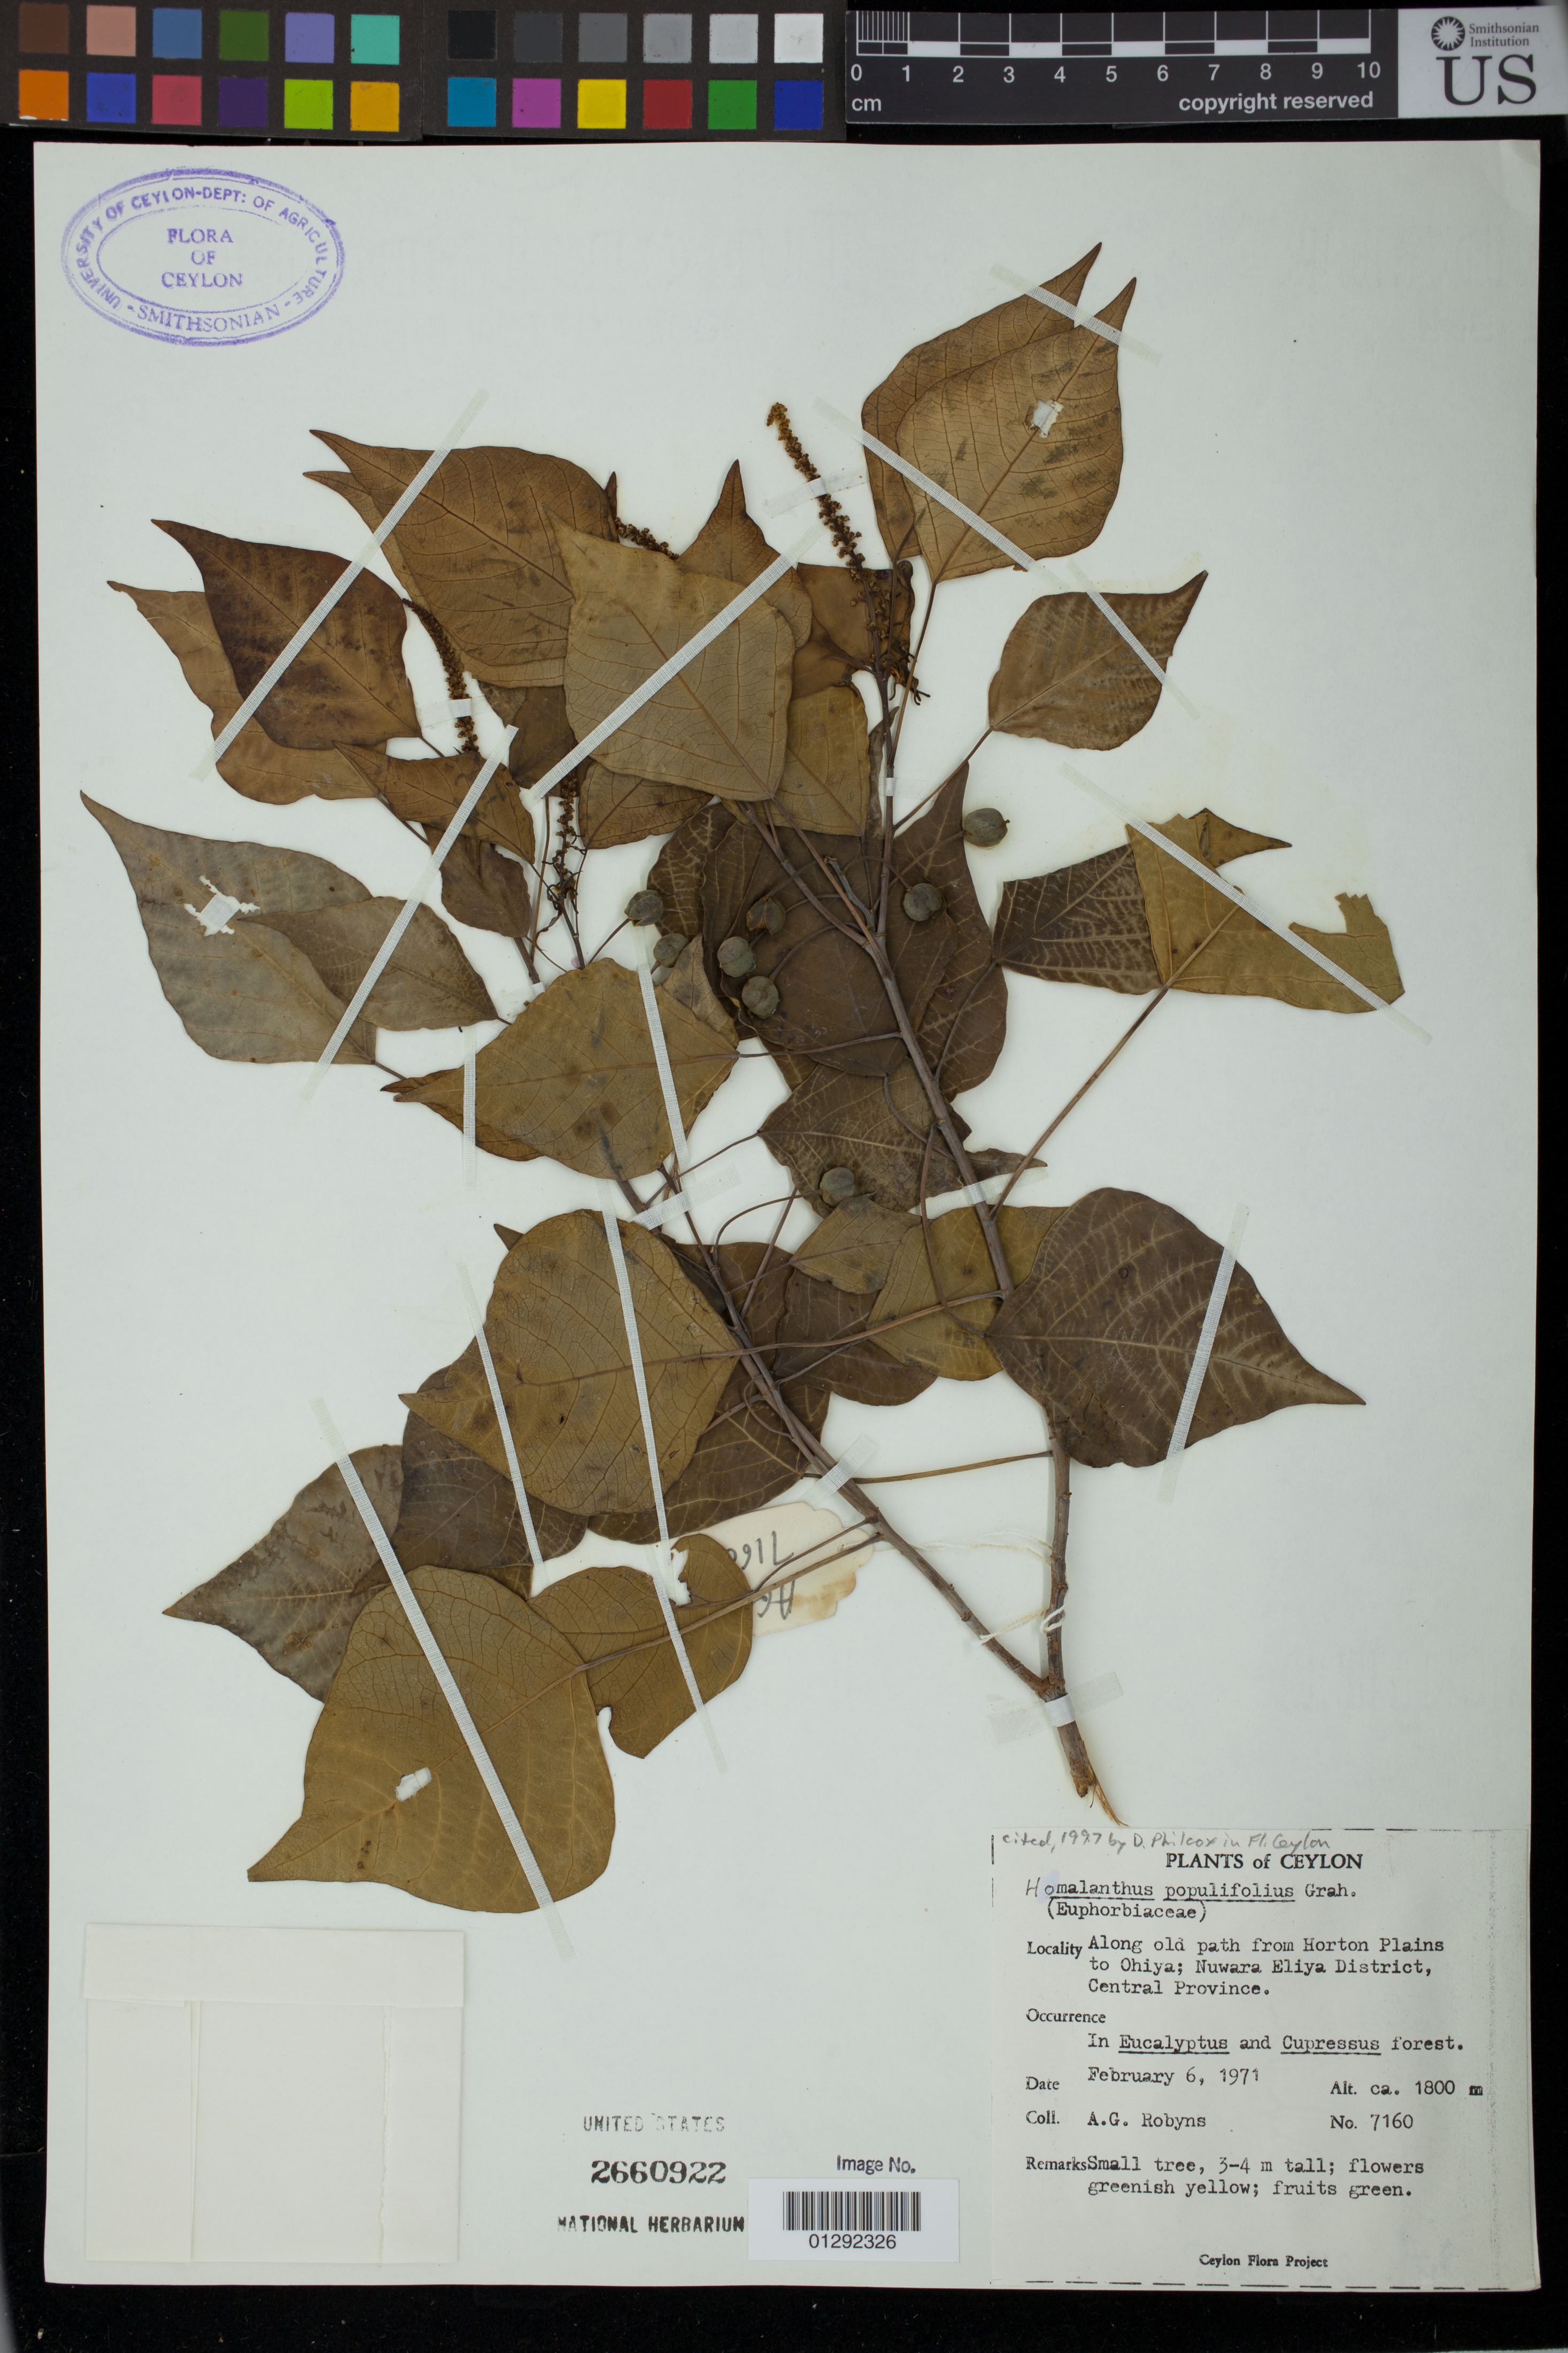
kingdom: Plantae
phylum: Tracheophyta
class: Magnoliopsida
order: Malpighiales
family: Euphorbiaceae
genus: Homalanthus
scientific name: Homalanthus populifolius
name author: Graham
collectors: A. G. Robyns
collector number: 7160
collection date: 1971-02-06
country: Sri Lanka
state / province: Central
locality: Ceylon. Along old path from Horton Plains to Ohiya; Nuwara Eliya District.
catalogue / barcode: US 2660922